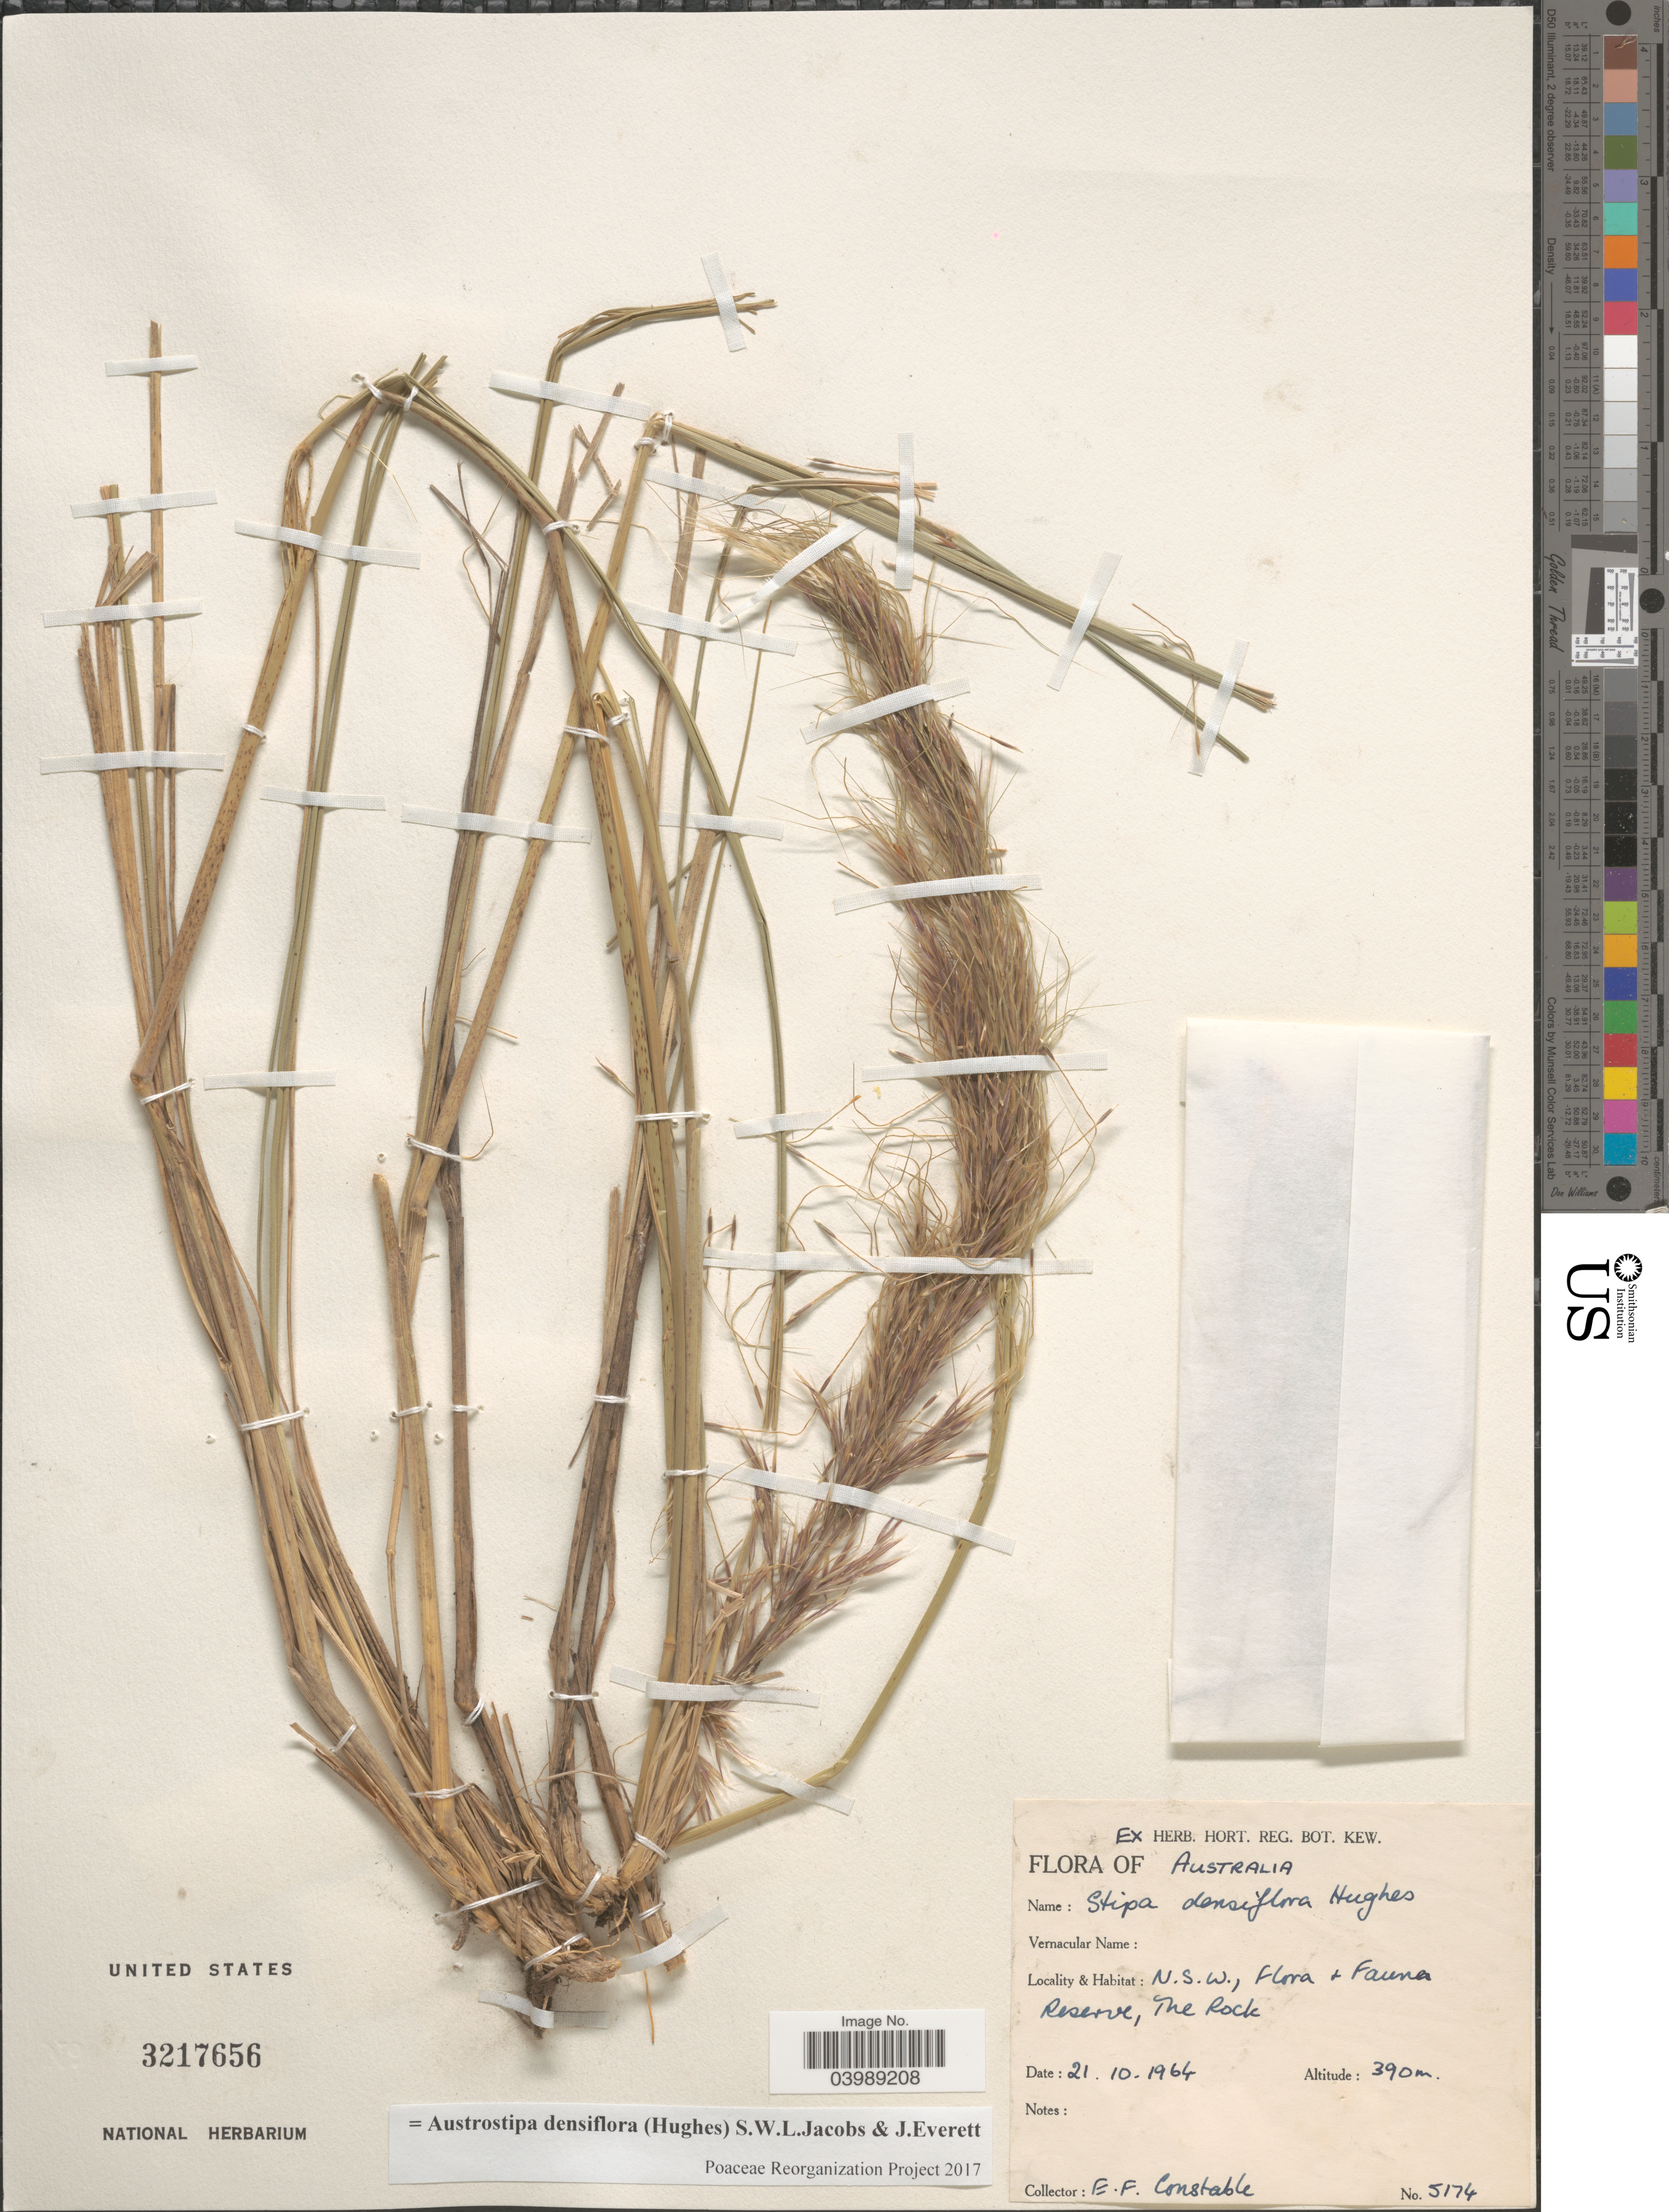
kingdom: Plantae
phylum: Tracheophyta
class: Liliopsida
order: Poales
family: Poaceae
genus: Austrostipa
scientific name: Austrostipa densiflora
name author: (Hughes) S.W.L. Jacobs & J. Everett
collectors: E. F. Constable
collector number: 5174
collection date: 1964-10-21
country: Australia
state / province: New South Wales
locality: Flora + Fauna Reserve, The Rock.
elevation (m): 390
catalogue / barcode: US 3217656